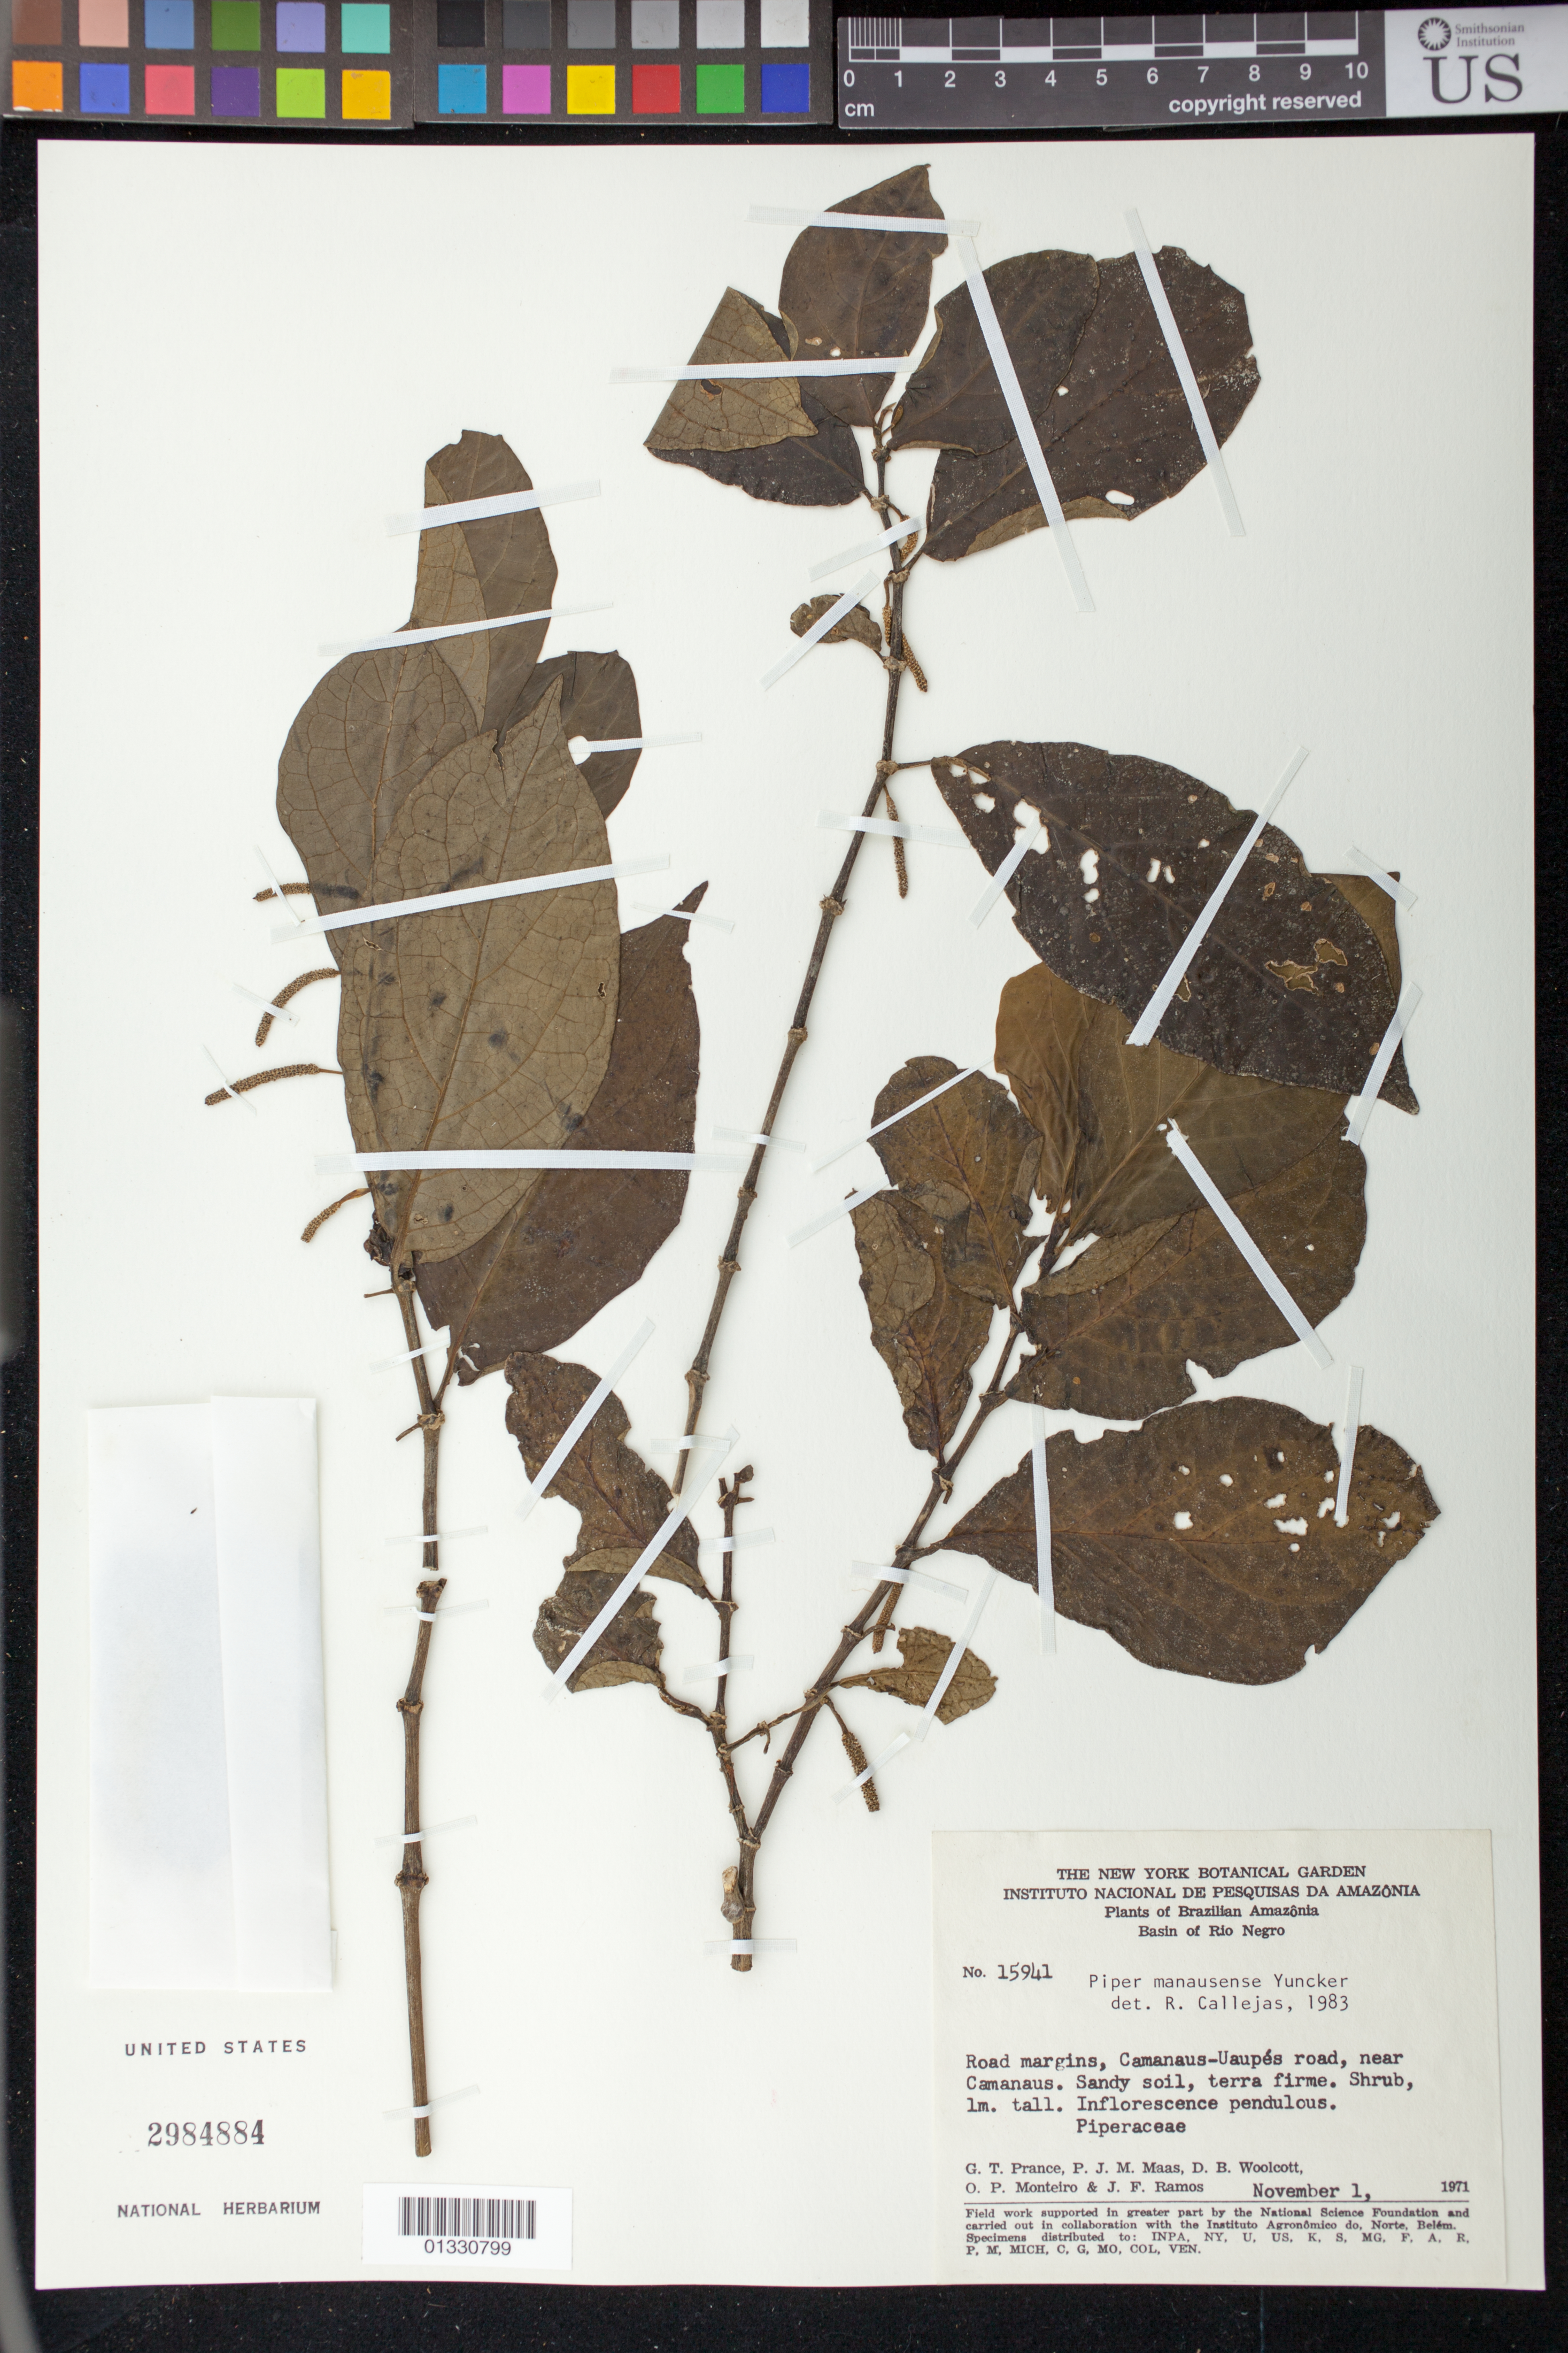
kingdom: Plantae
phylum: Tracheophyta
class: Magnoliopsida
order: Piperales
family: Piperaceae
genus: Piper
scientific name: Piper manausense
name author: Yunck.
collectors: G. T. Prance et al.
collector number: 15941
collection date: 1971-11-01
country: Peru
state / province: Amazonas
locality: Basin of Rio Negro. Road margins, Camanaus-Uaupés road, near Camanaus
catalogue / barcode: US 2984884